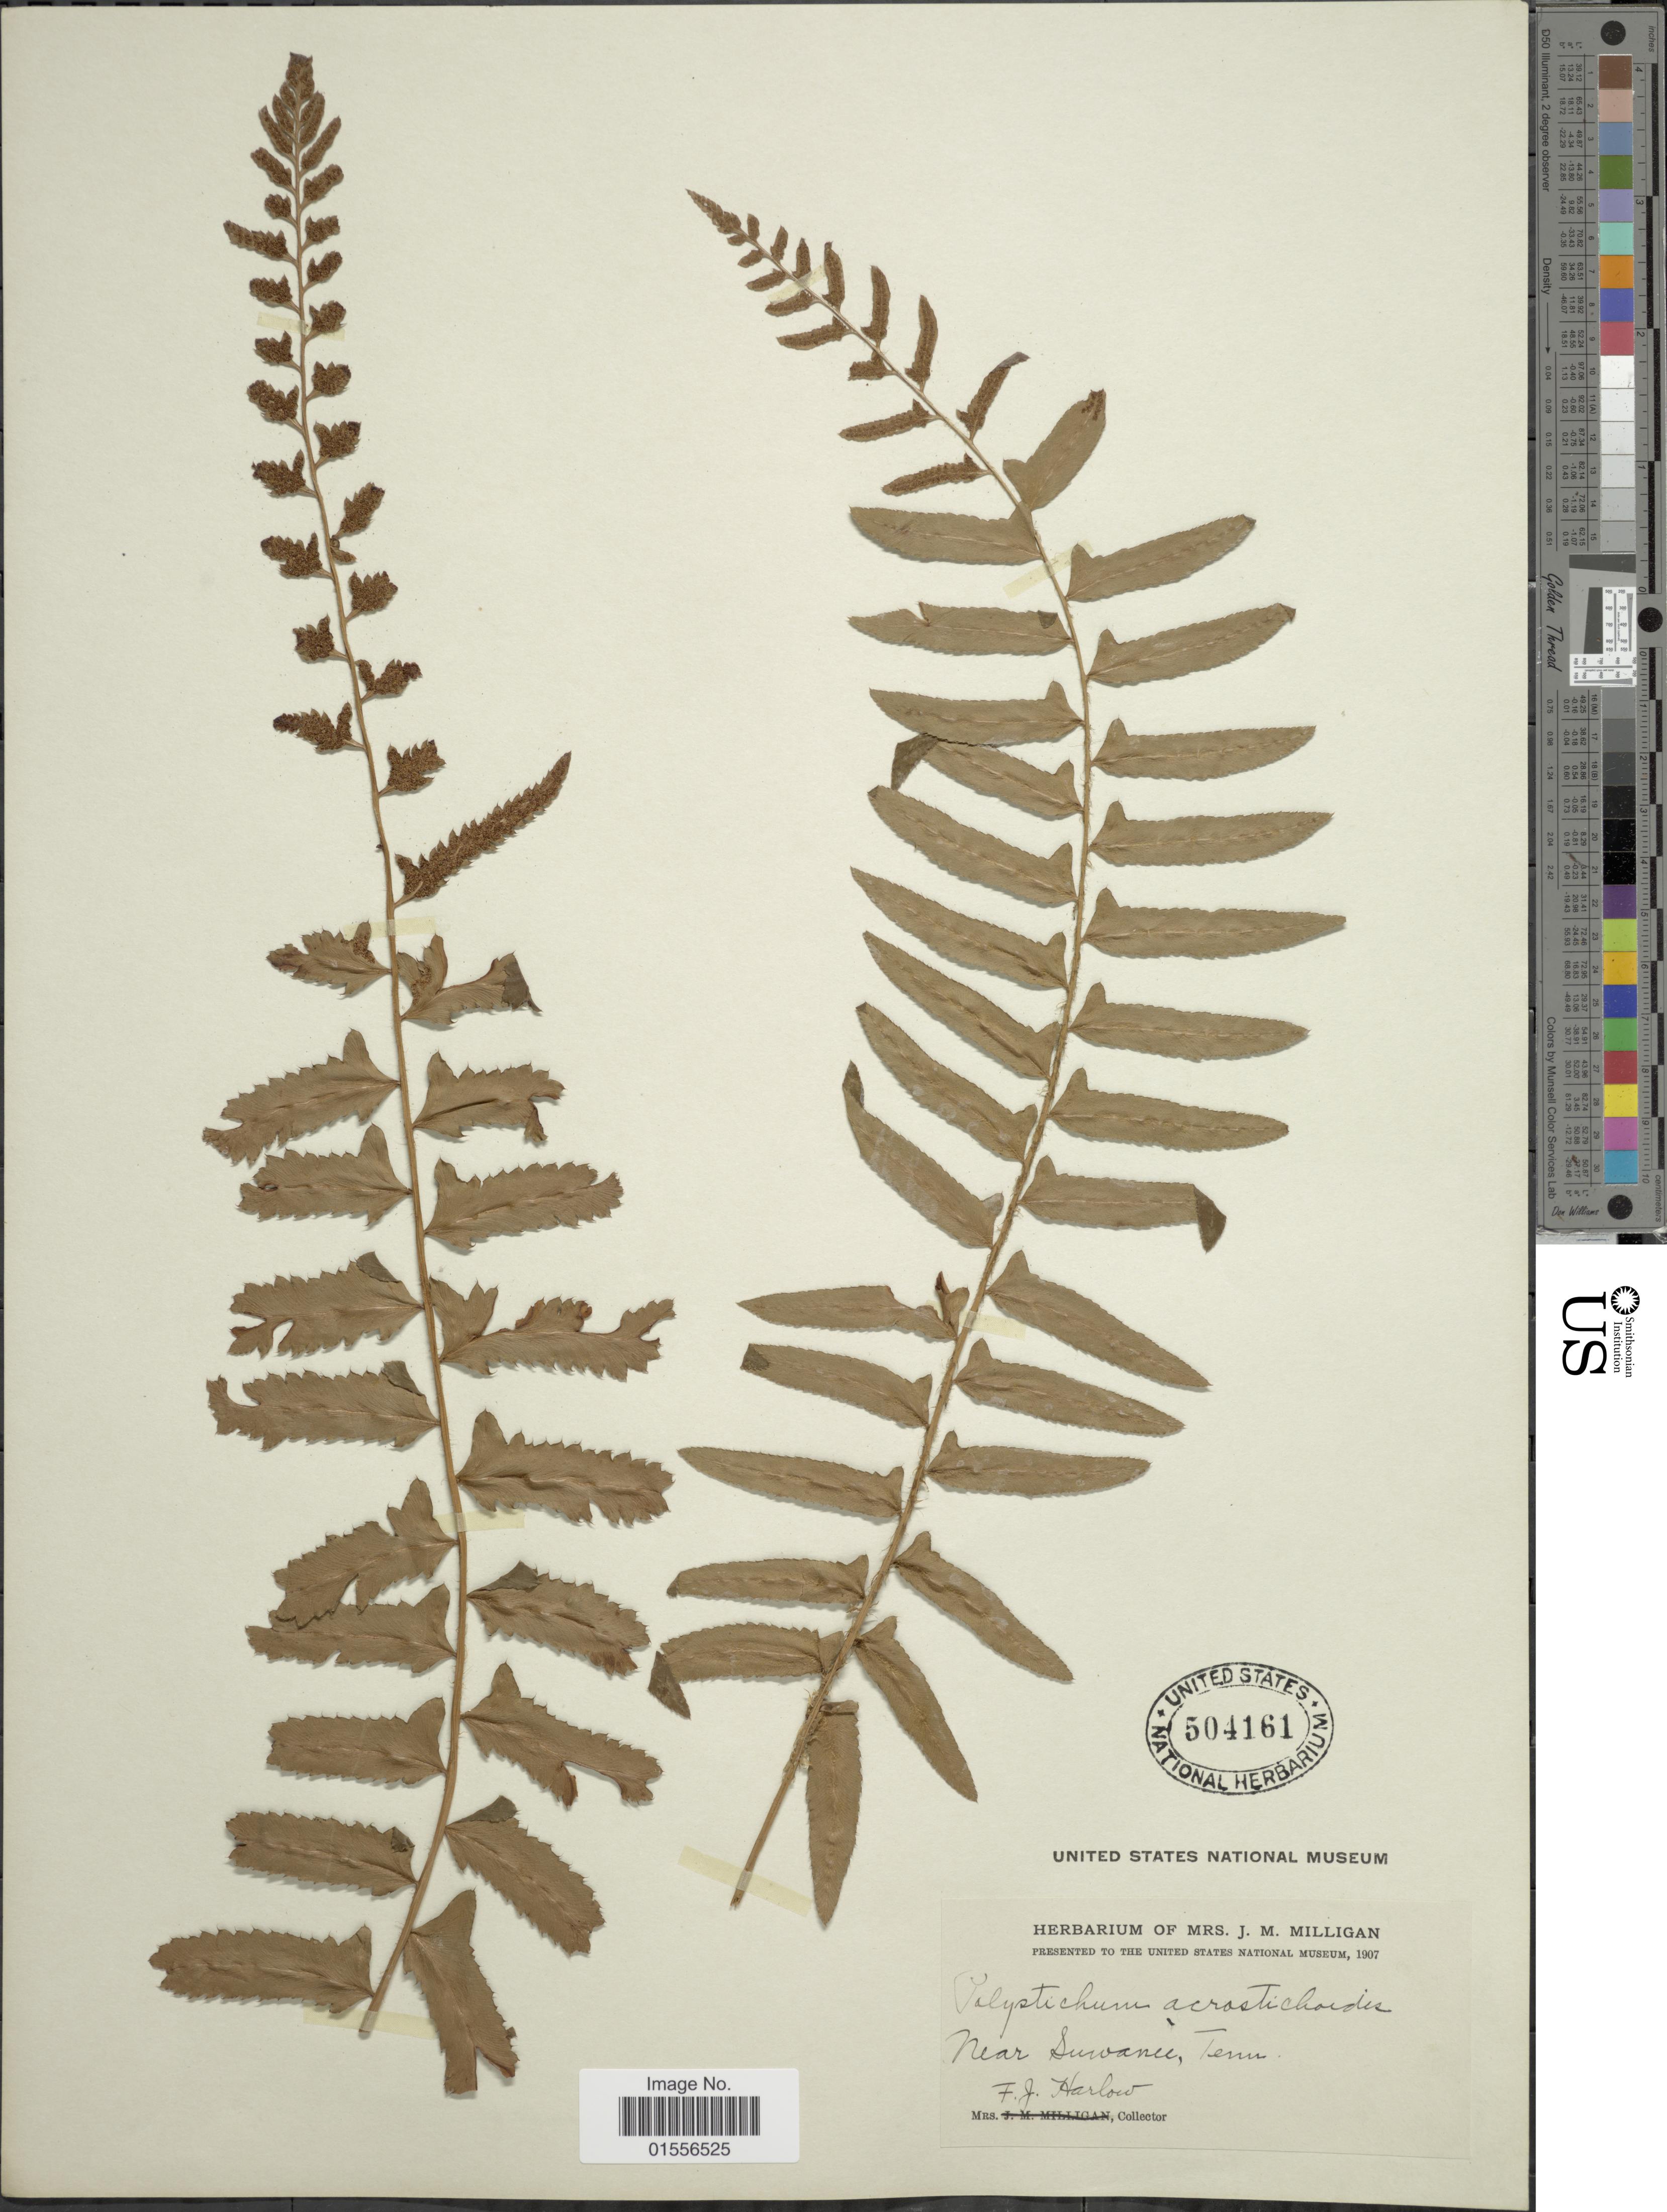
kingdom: Plantae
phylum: Tracheophyta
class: Polypodiopsida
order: Polypodiales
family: Dryopteridaceae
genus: Polystichum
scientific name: Polystichum acrostichoides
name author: (Michx.) Schott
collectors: F. Harlow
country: United States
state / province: Tennessee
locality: Near Devonia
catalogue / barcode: US 504161